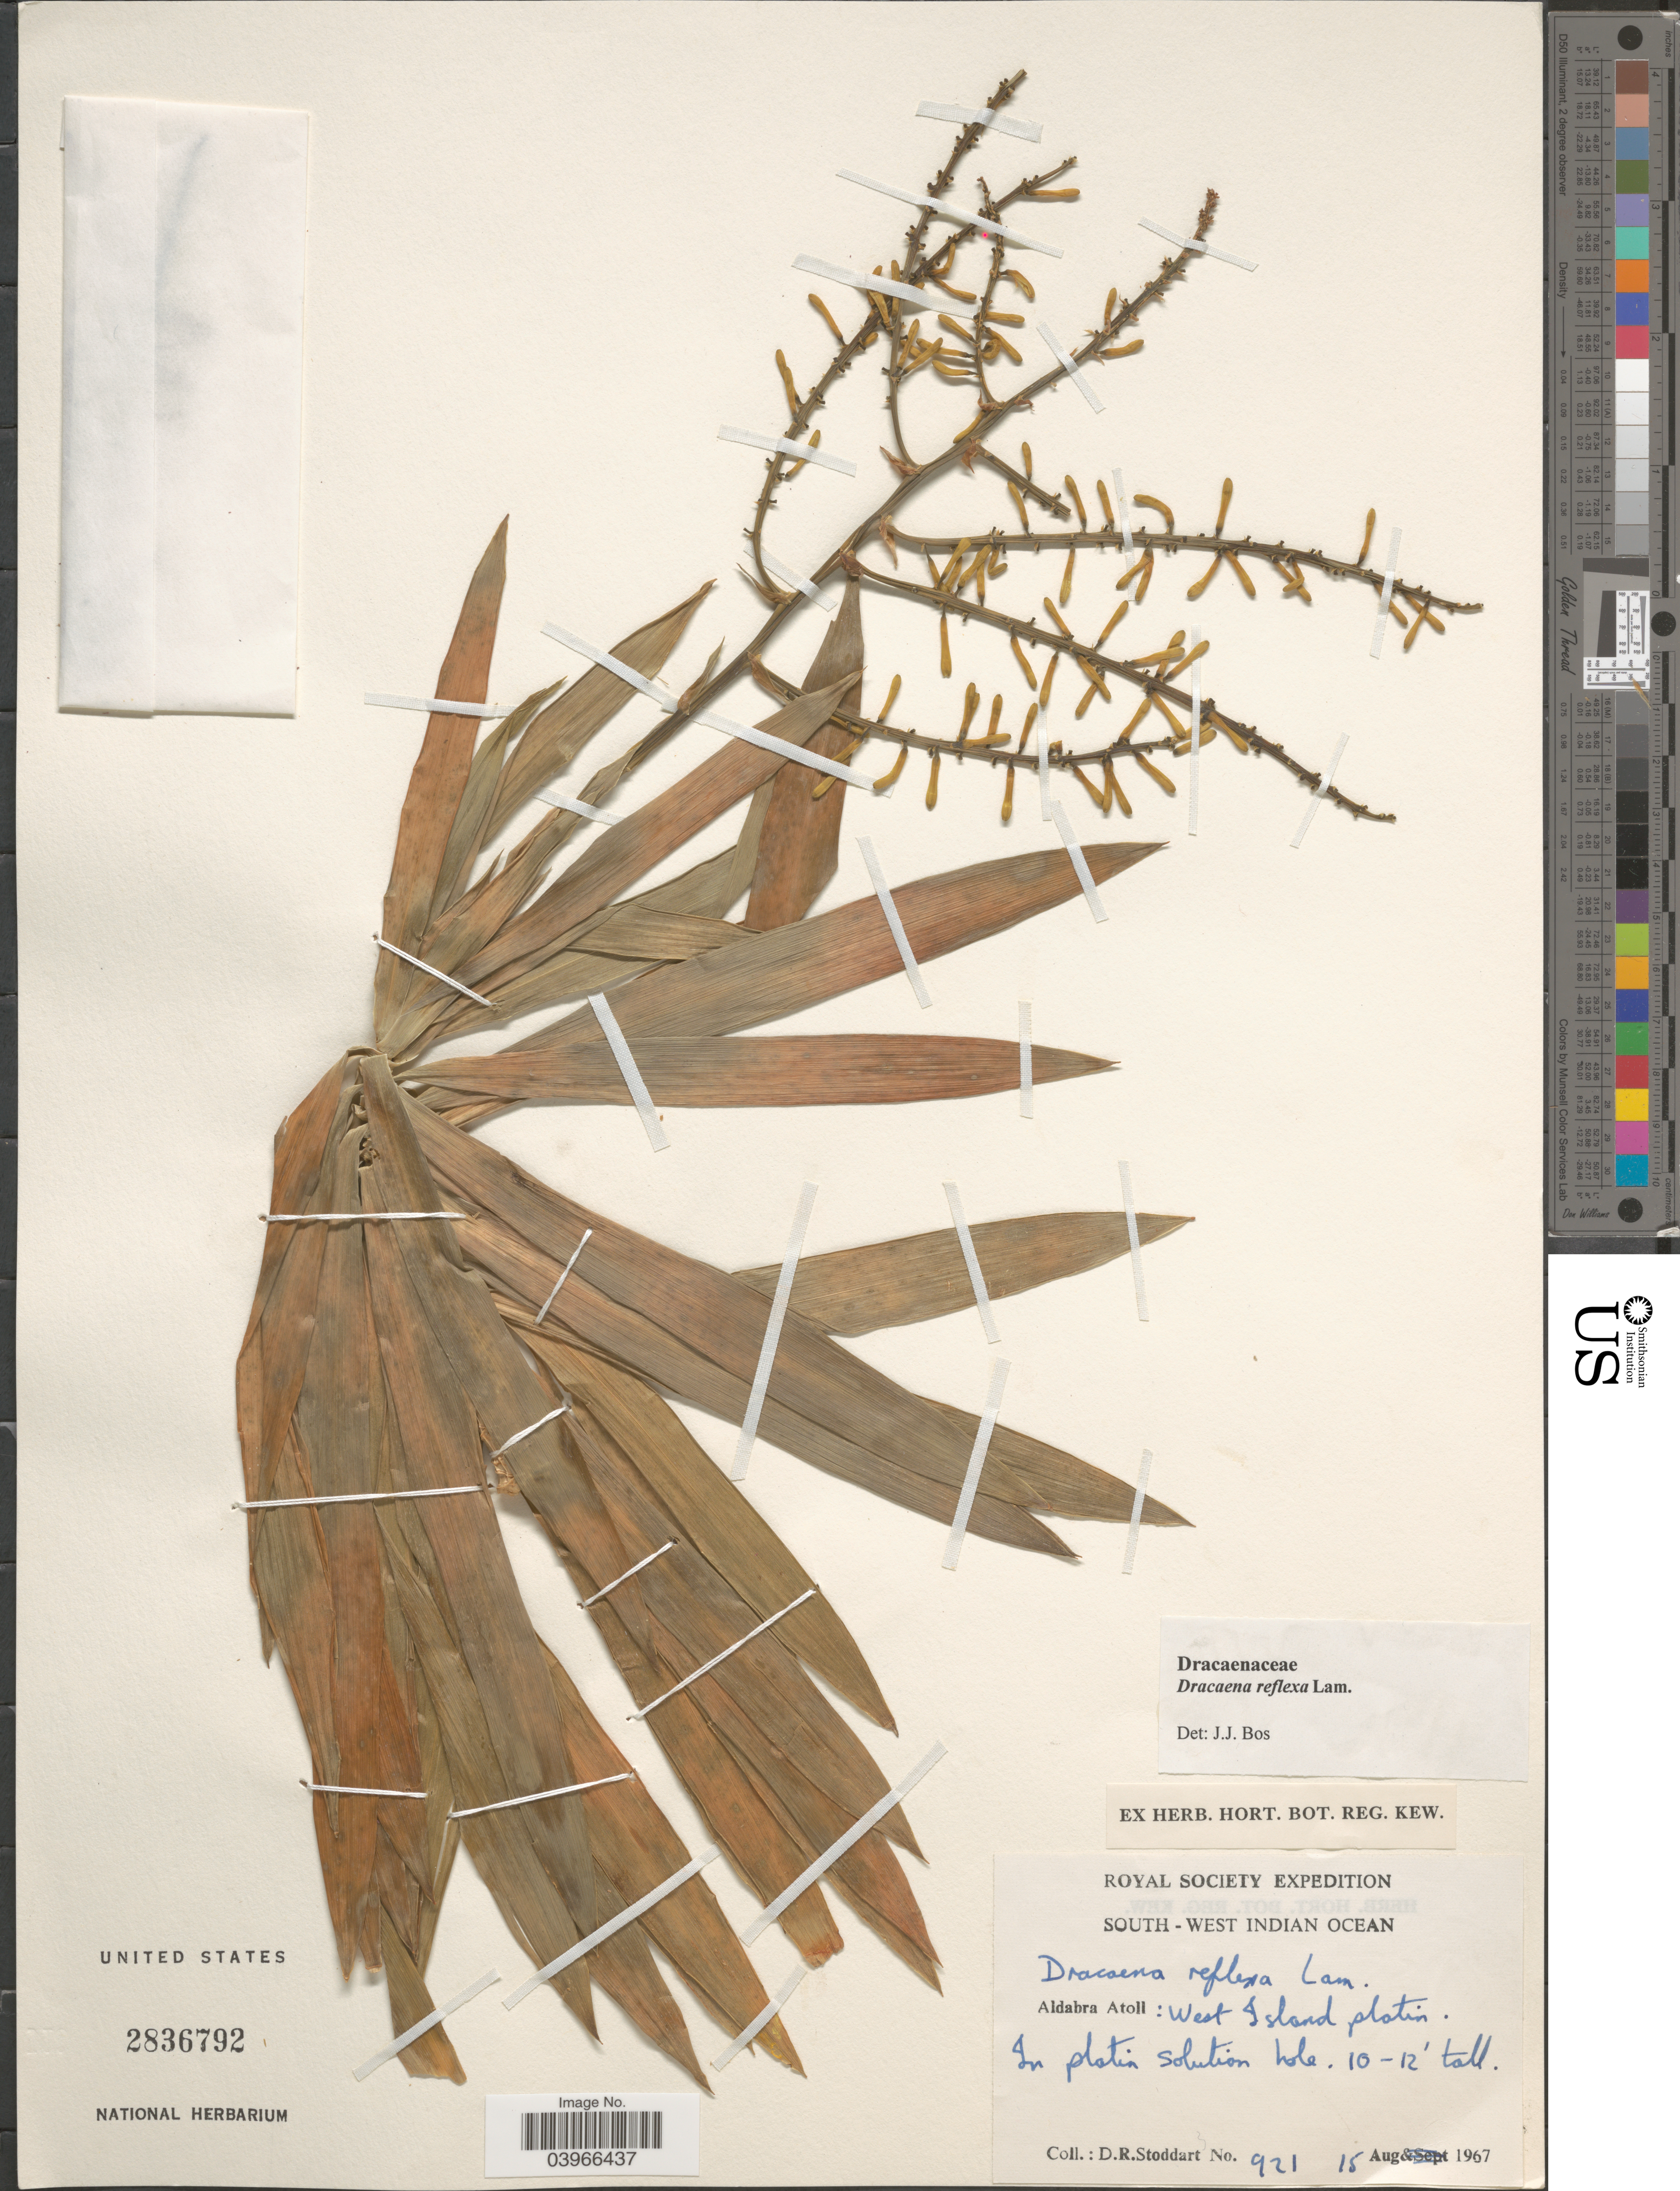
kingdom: Plantae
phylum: Tracheophyta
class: Liliopsida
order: Asparagales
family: Asparagaceae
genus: Dracaena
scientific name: Dracaena reflexa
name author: Lam.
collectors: D. R. Stoddart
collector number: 921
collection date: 1967-08-15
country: Seychelles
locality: South-West Indian Ocean. Aldabra Atoll: West Island platin.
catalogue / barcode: US 2836792